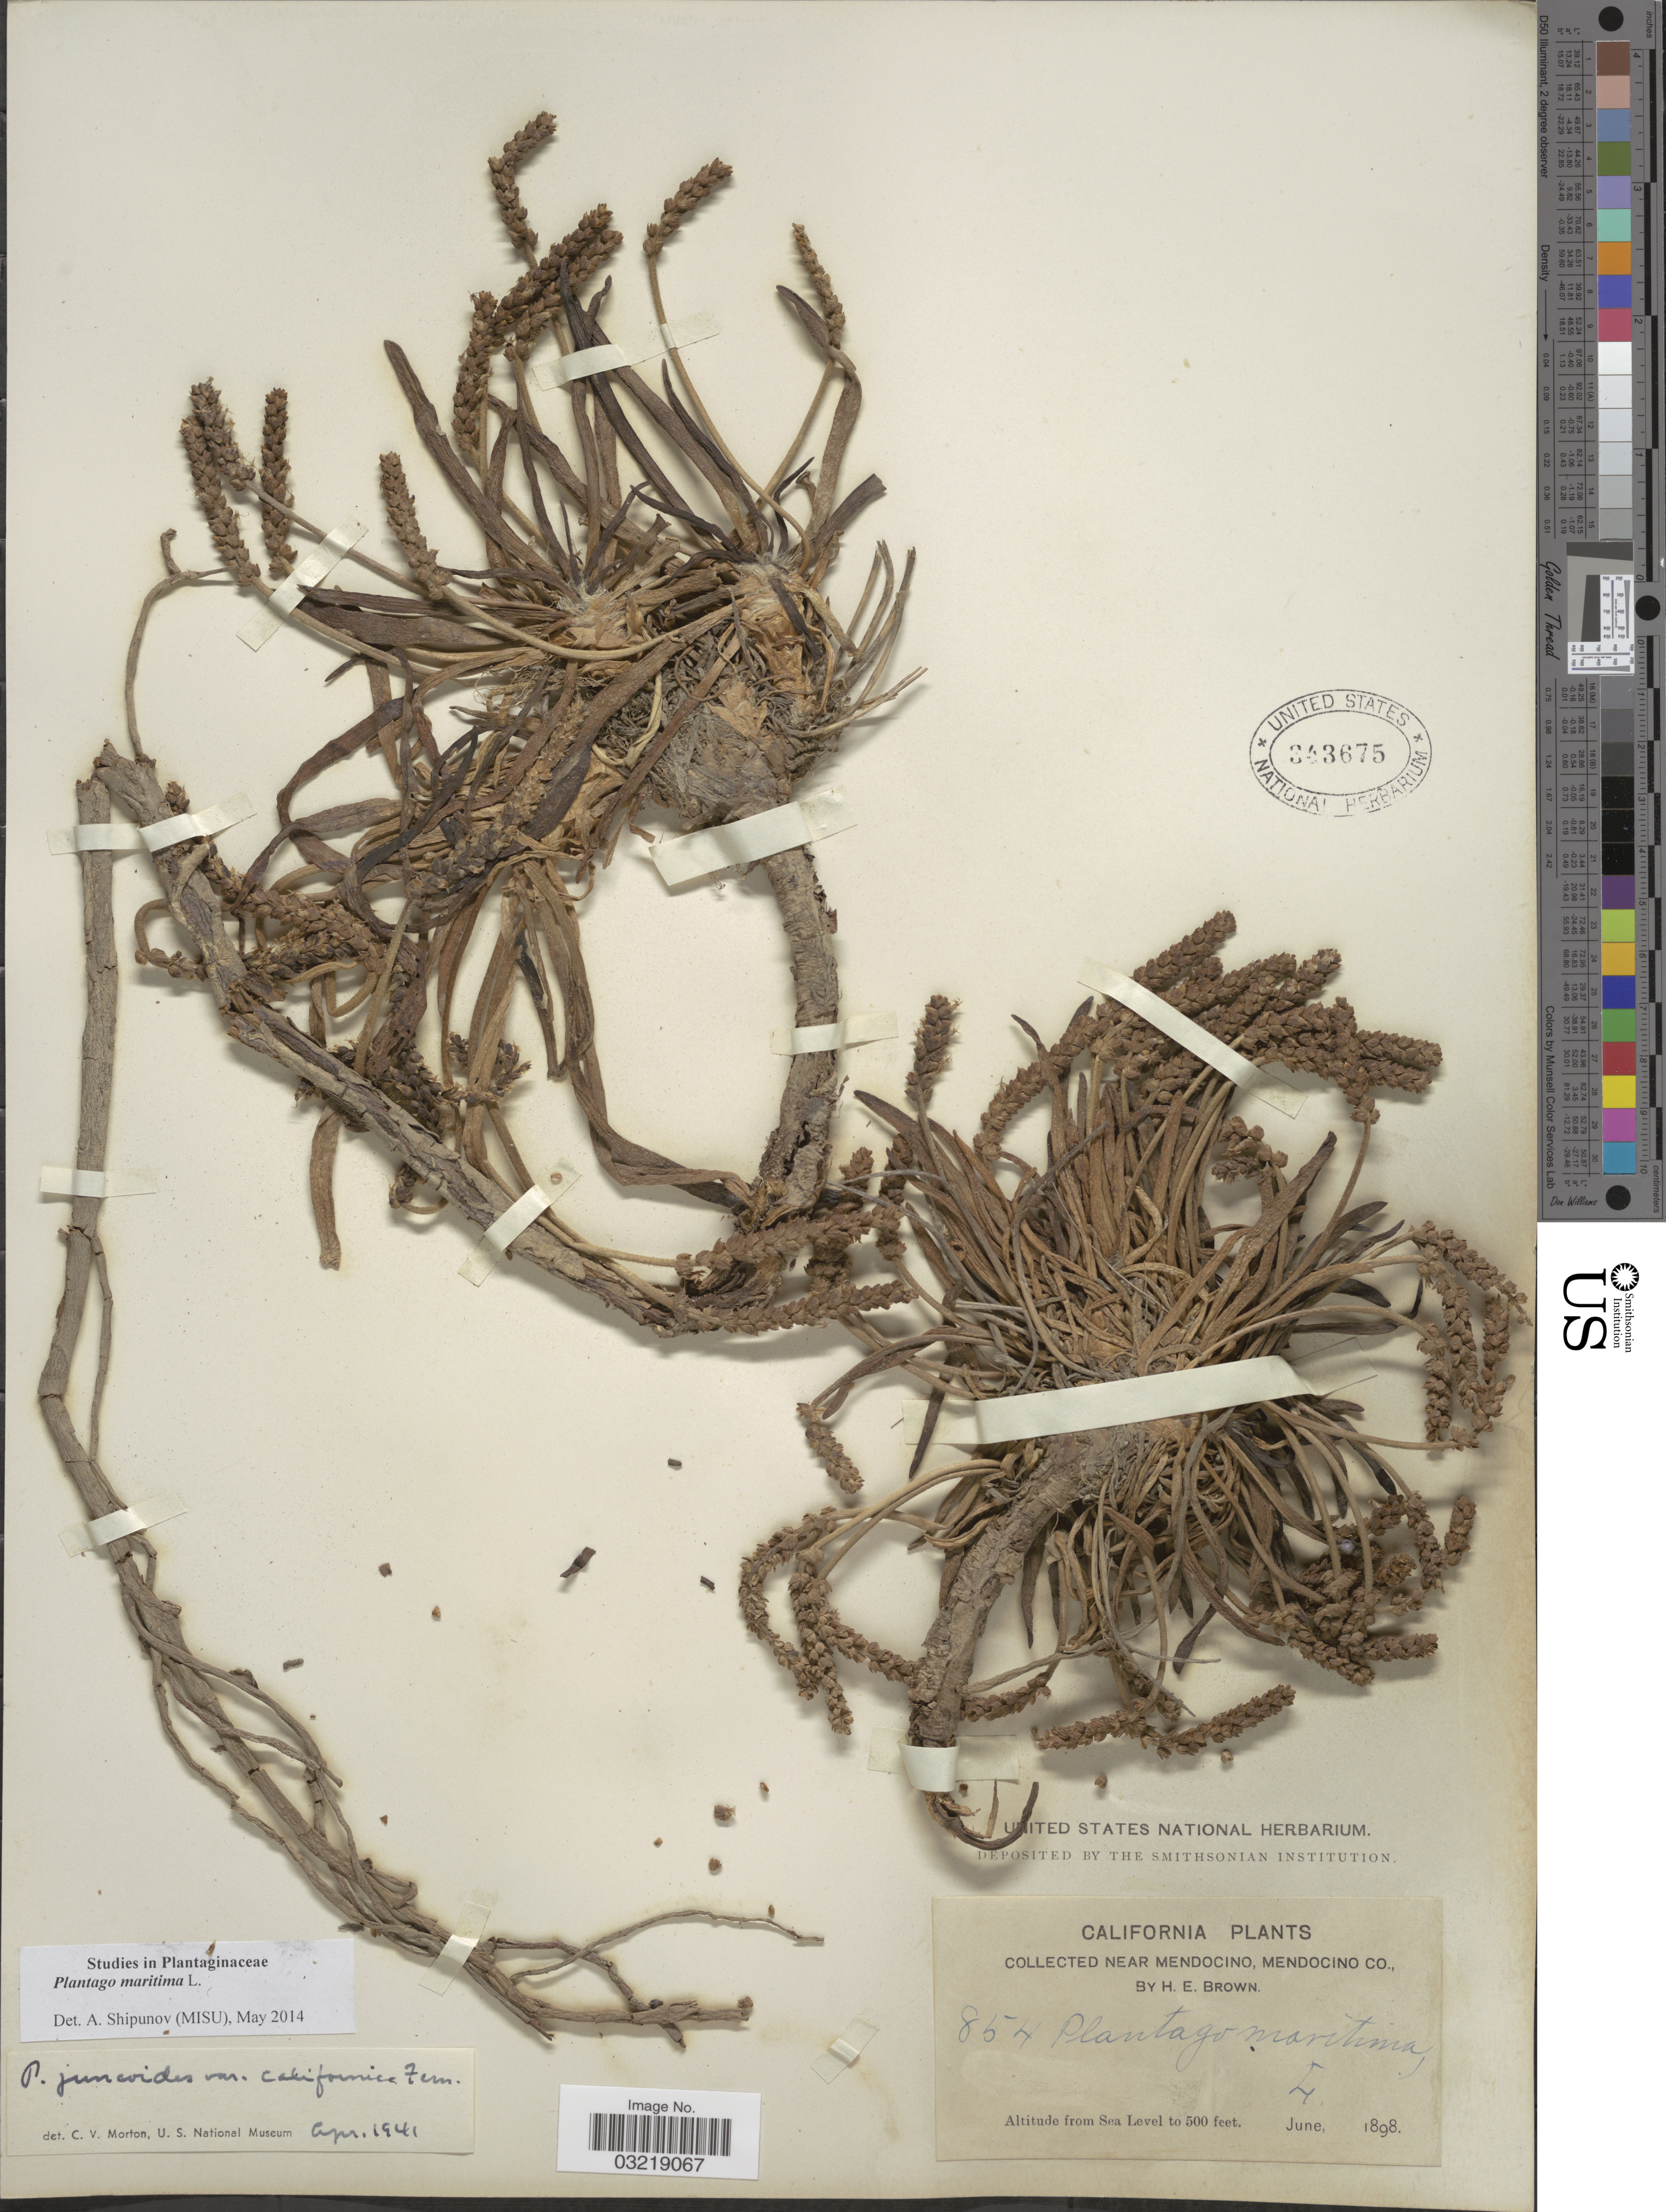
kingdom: Plantae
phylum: Tracheophyta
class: Magnoliopsida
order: Lamiales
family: Plantaginaceae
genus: Plantago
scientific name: Plantago maritima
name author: L.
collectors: H. E. Brown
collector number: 854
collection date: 1898-06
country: United States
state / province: California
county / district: Mendocino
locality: Collected near Mendocino, Mendocino Co.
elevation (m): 0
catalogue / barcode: US 343675